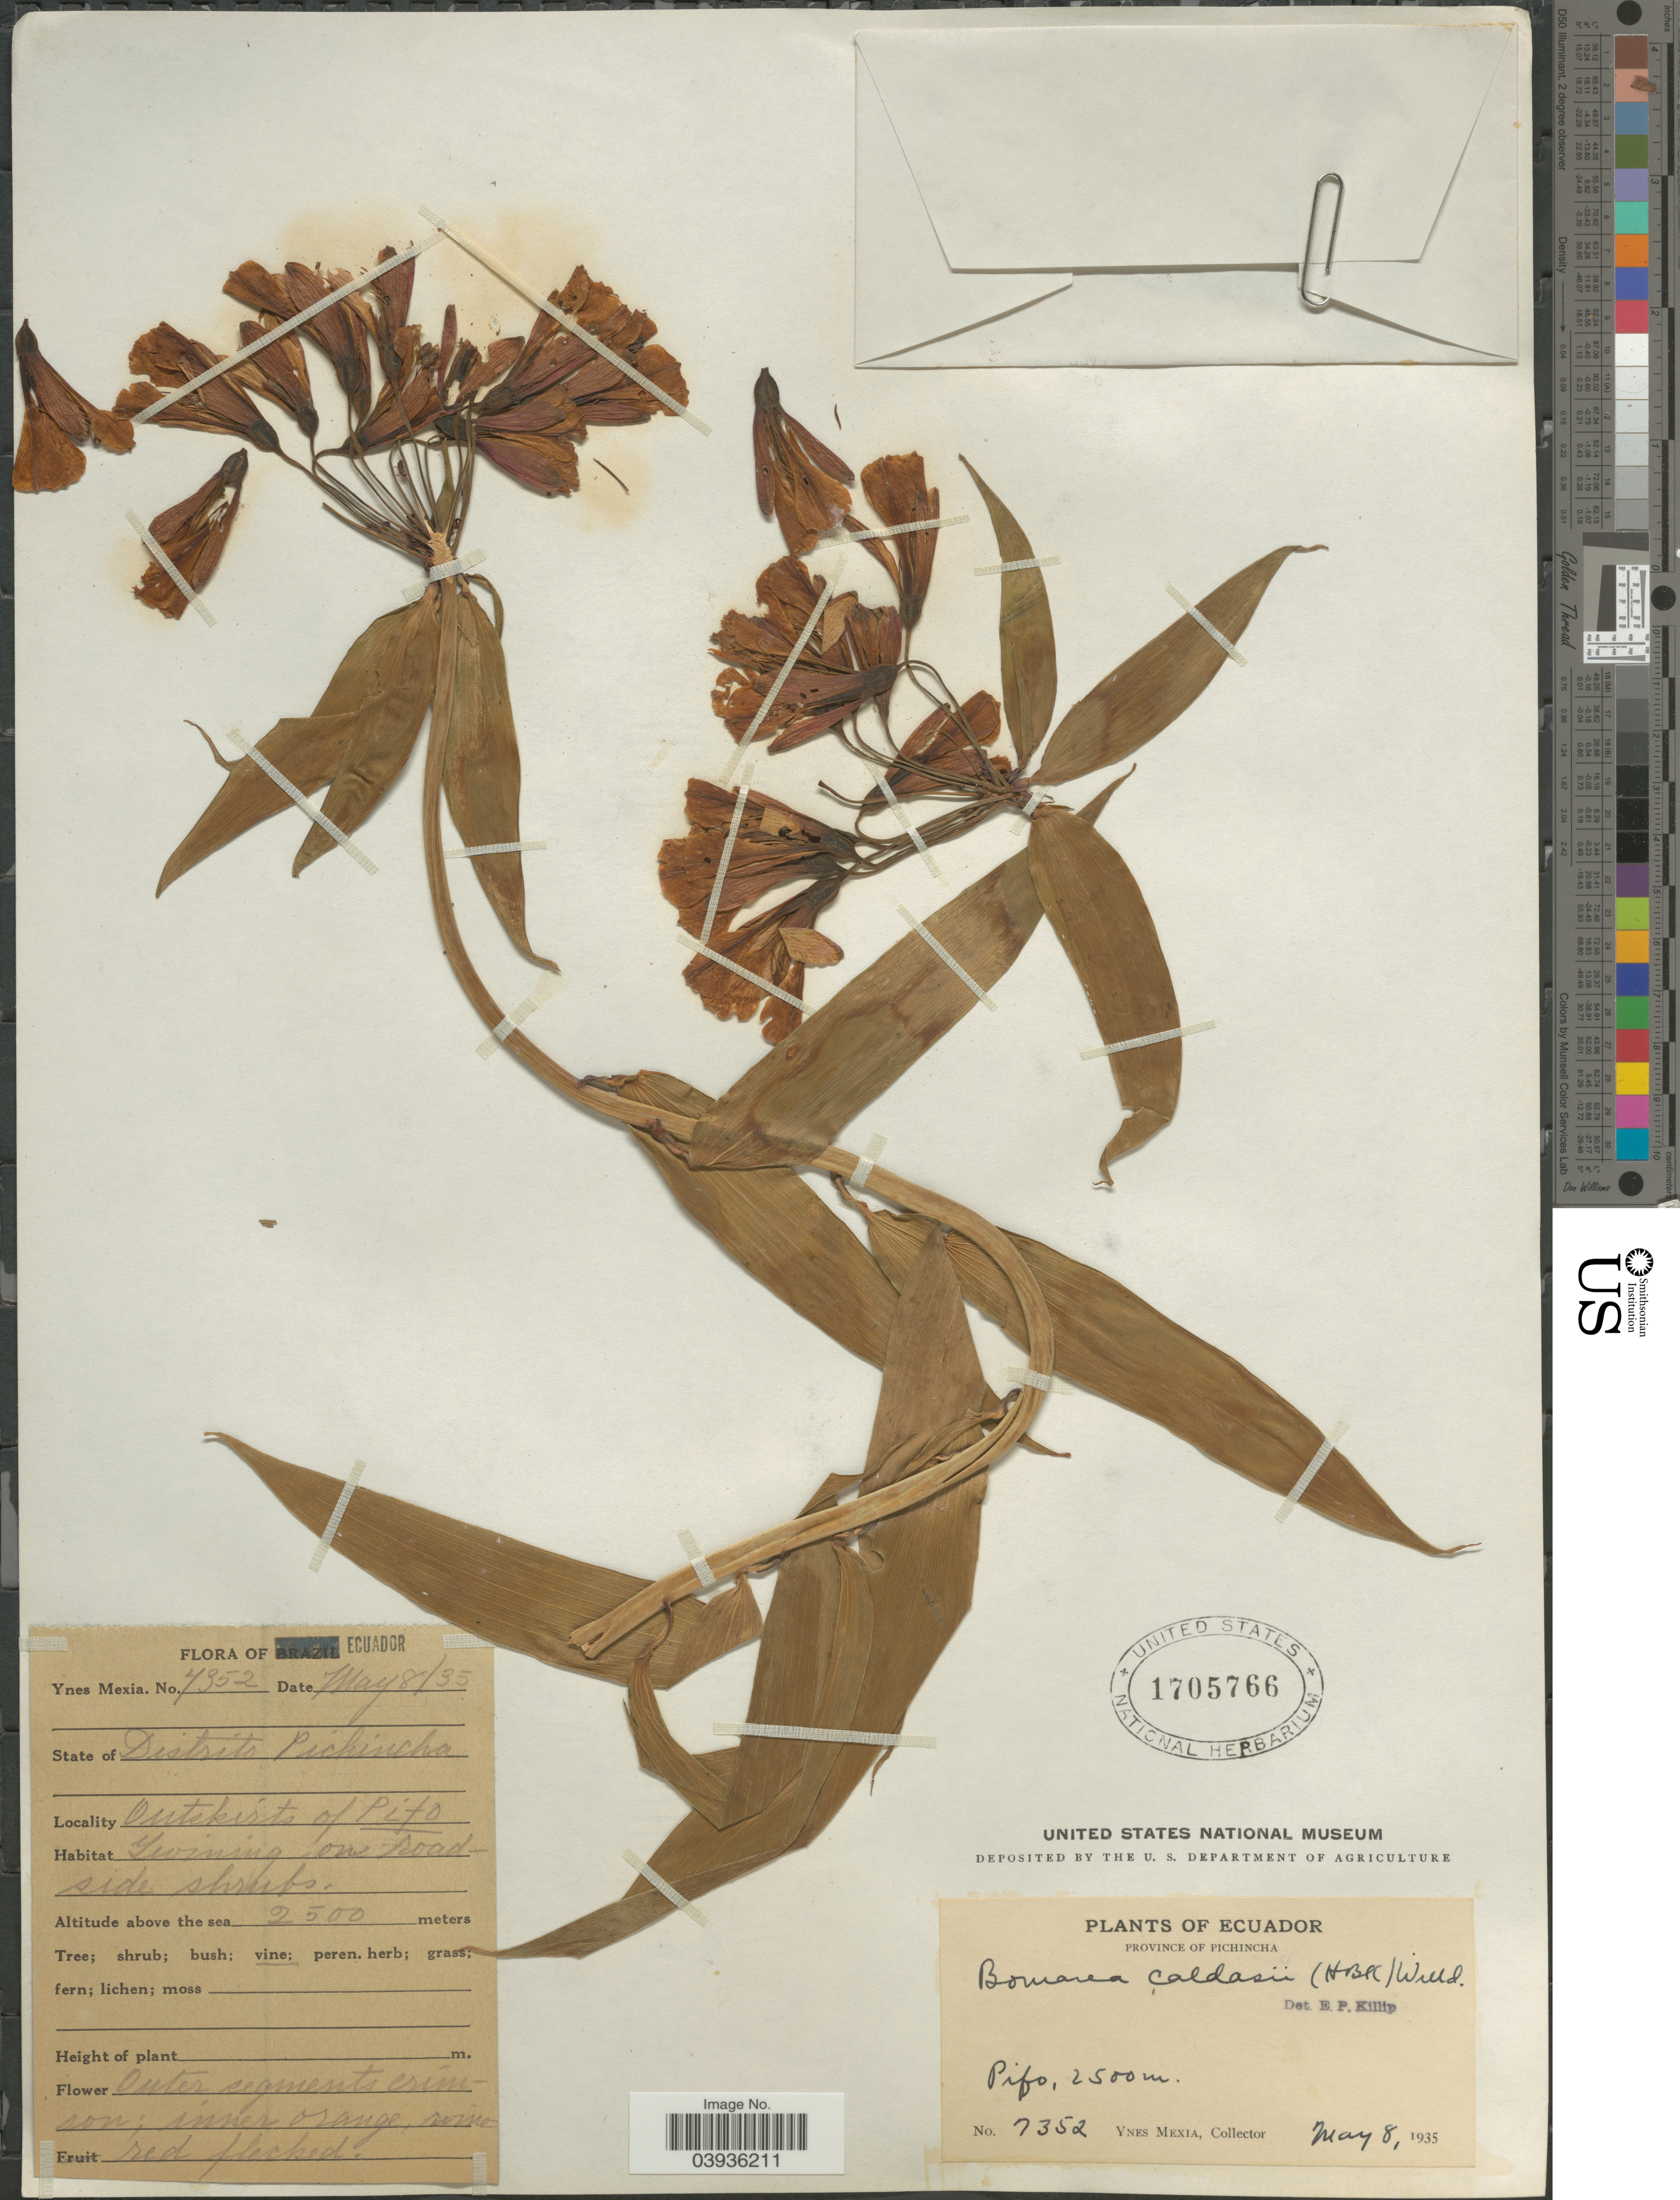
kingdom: Plantae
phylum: Tracheophyta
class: Liliopsida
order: Liliales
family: Alstroemeriaceae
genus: Bomarea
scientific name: Bomarea caldasii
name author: (Kunth) Asch. & Graebener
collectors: Y. Mexia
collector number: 7352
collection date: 1935-05-08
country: Ecuador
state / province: Pichincha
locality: Distrito Pichincha. Outskirts of Pifo.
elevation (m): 2500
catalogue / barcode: US 1705766